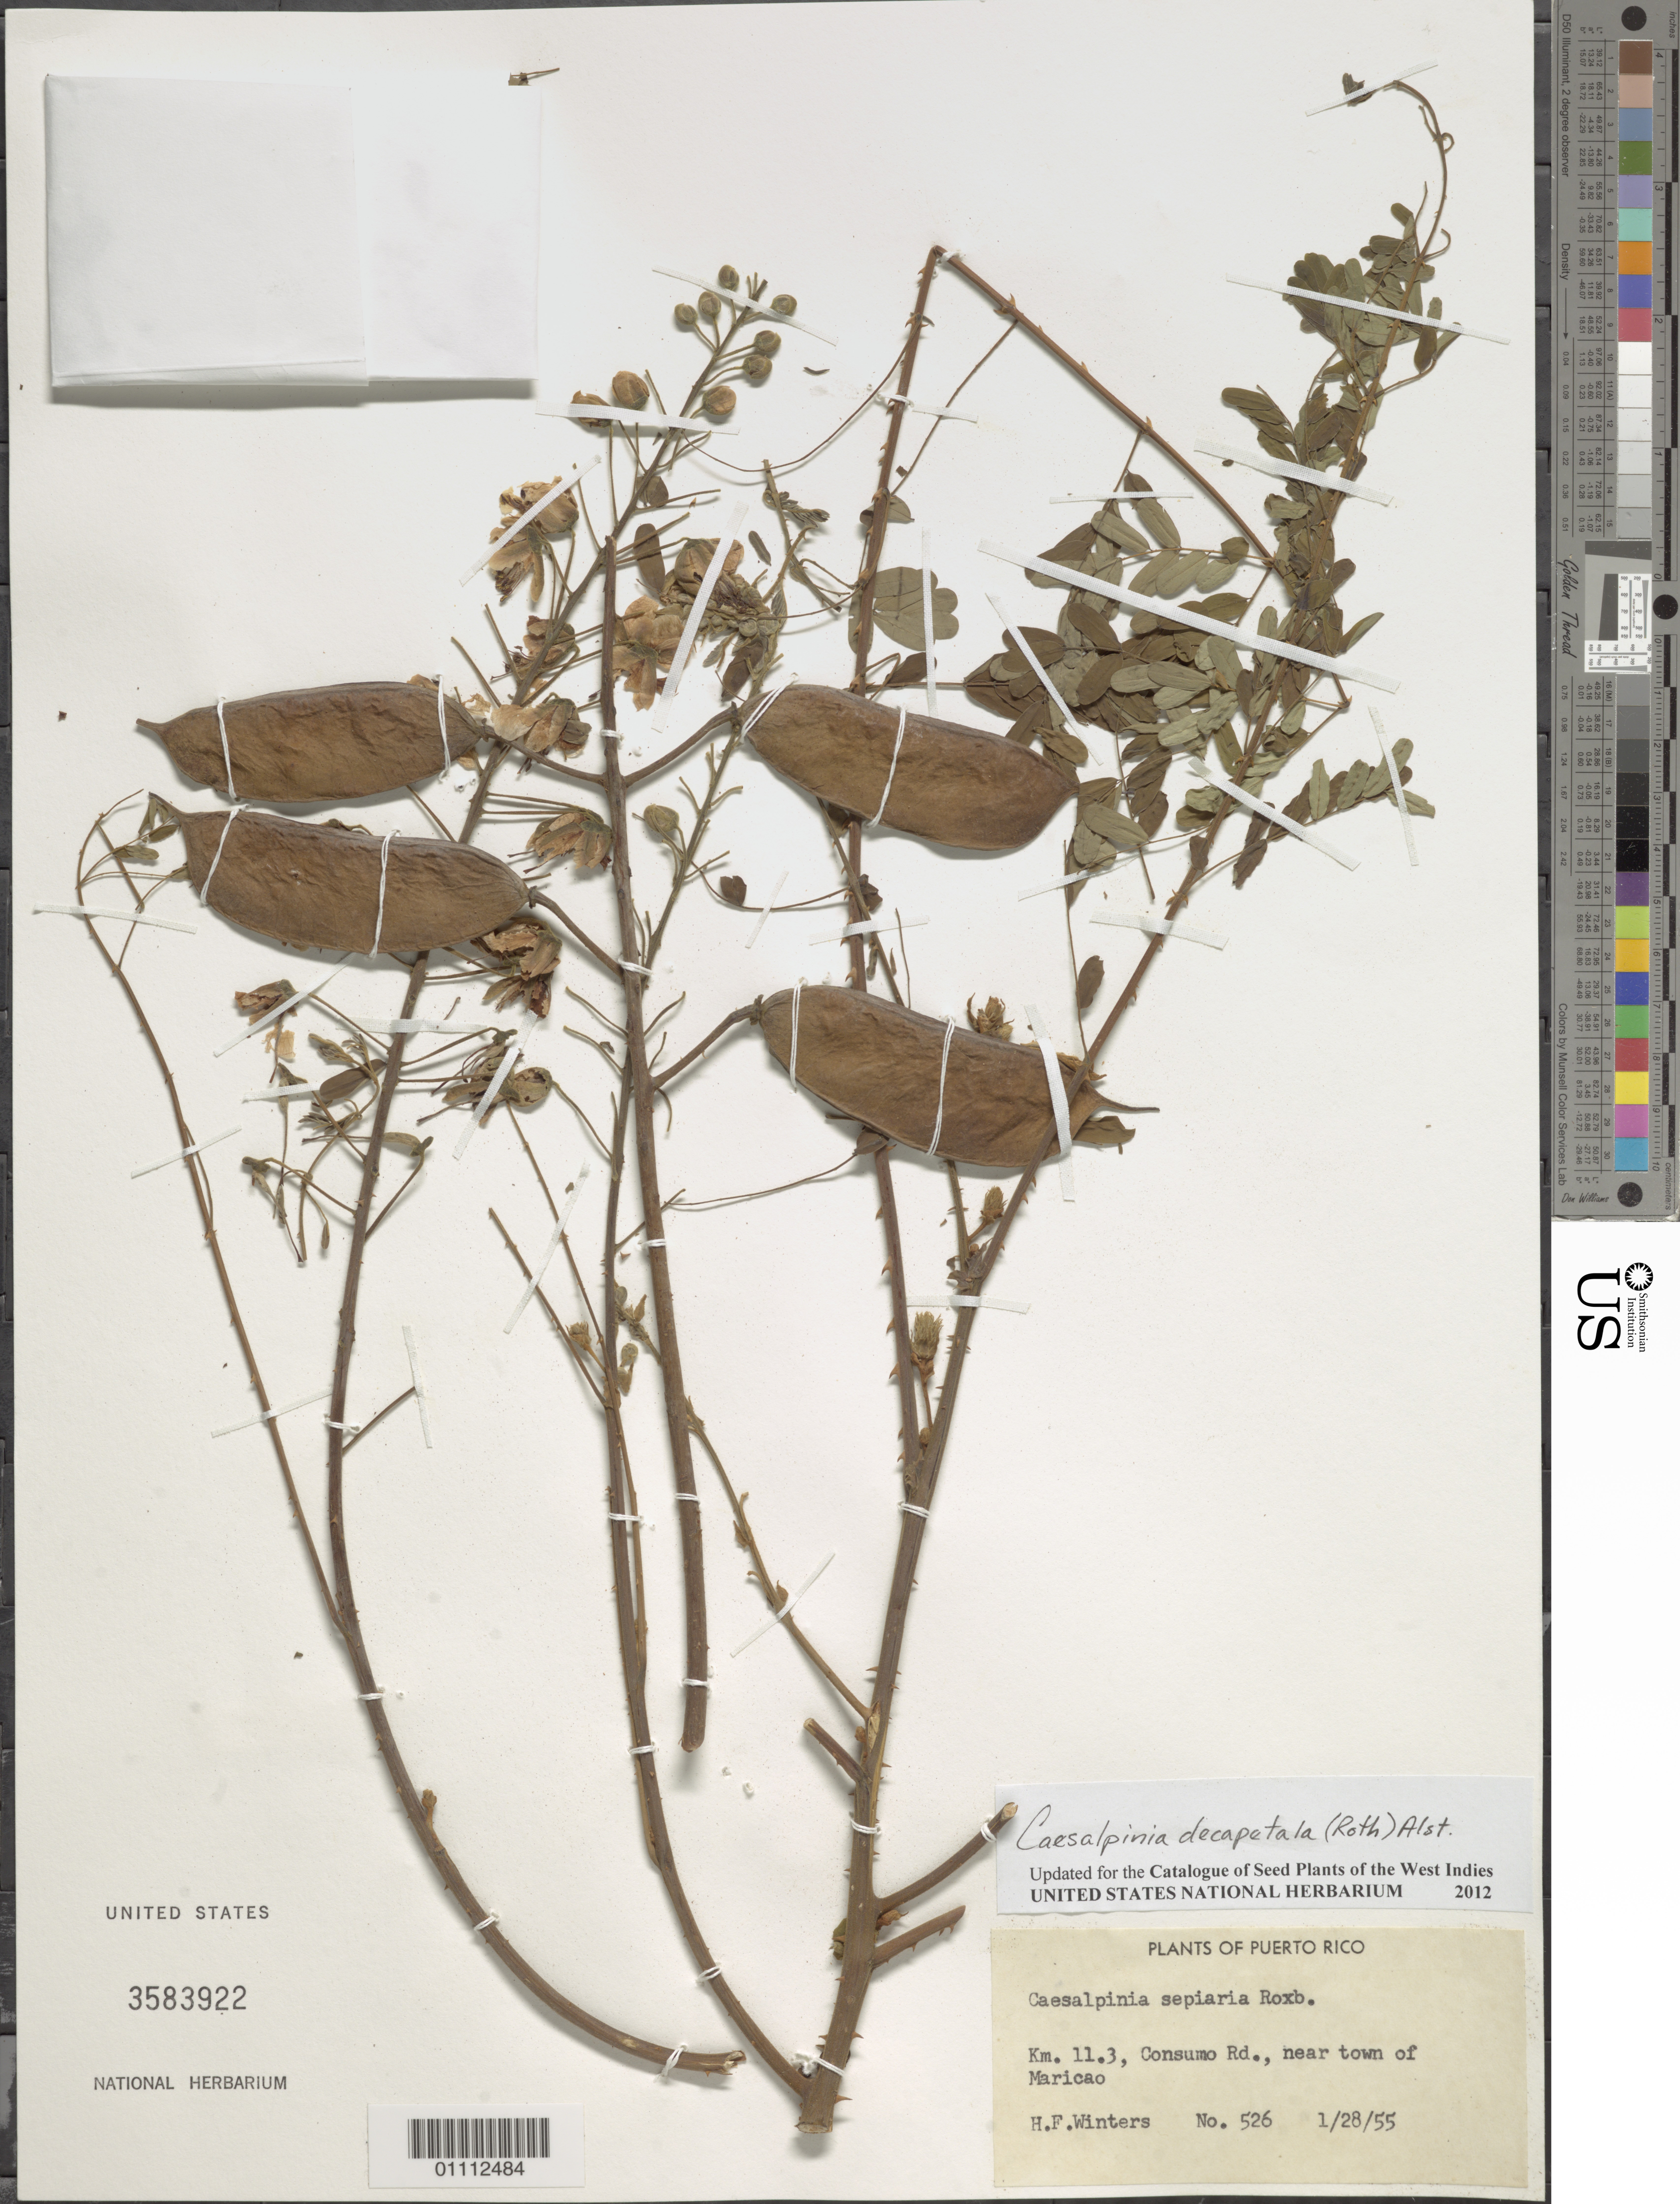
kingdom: Plantae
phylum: Tracheophyta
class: Magnoliopsida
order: Fabales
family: Fabaceae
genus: Biancaea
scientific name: Biancaea decapetala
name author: (Roth) O. Deg.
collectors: H. Winters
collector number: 526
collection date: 1955-01-28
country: Puerto Rico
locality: Maricao. km 11.3, Consumo Road, near town of Maricao.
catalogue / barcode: US 3583922